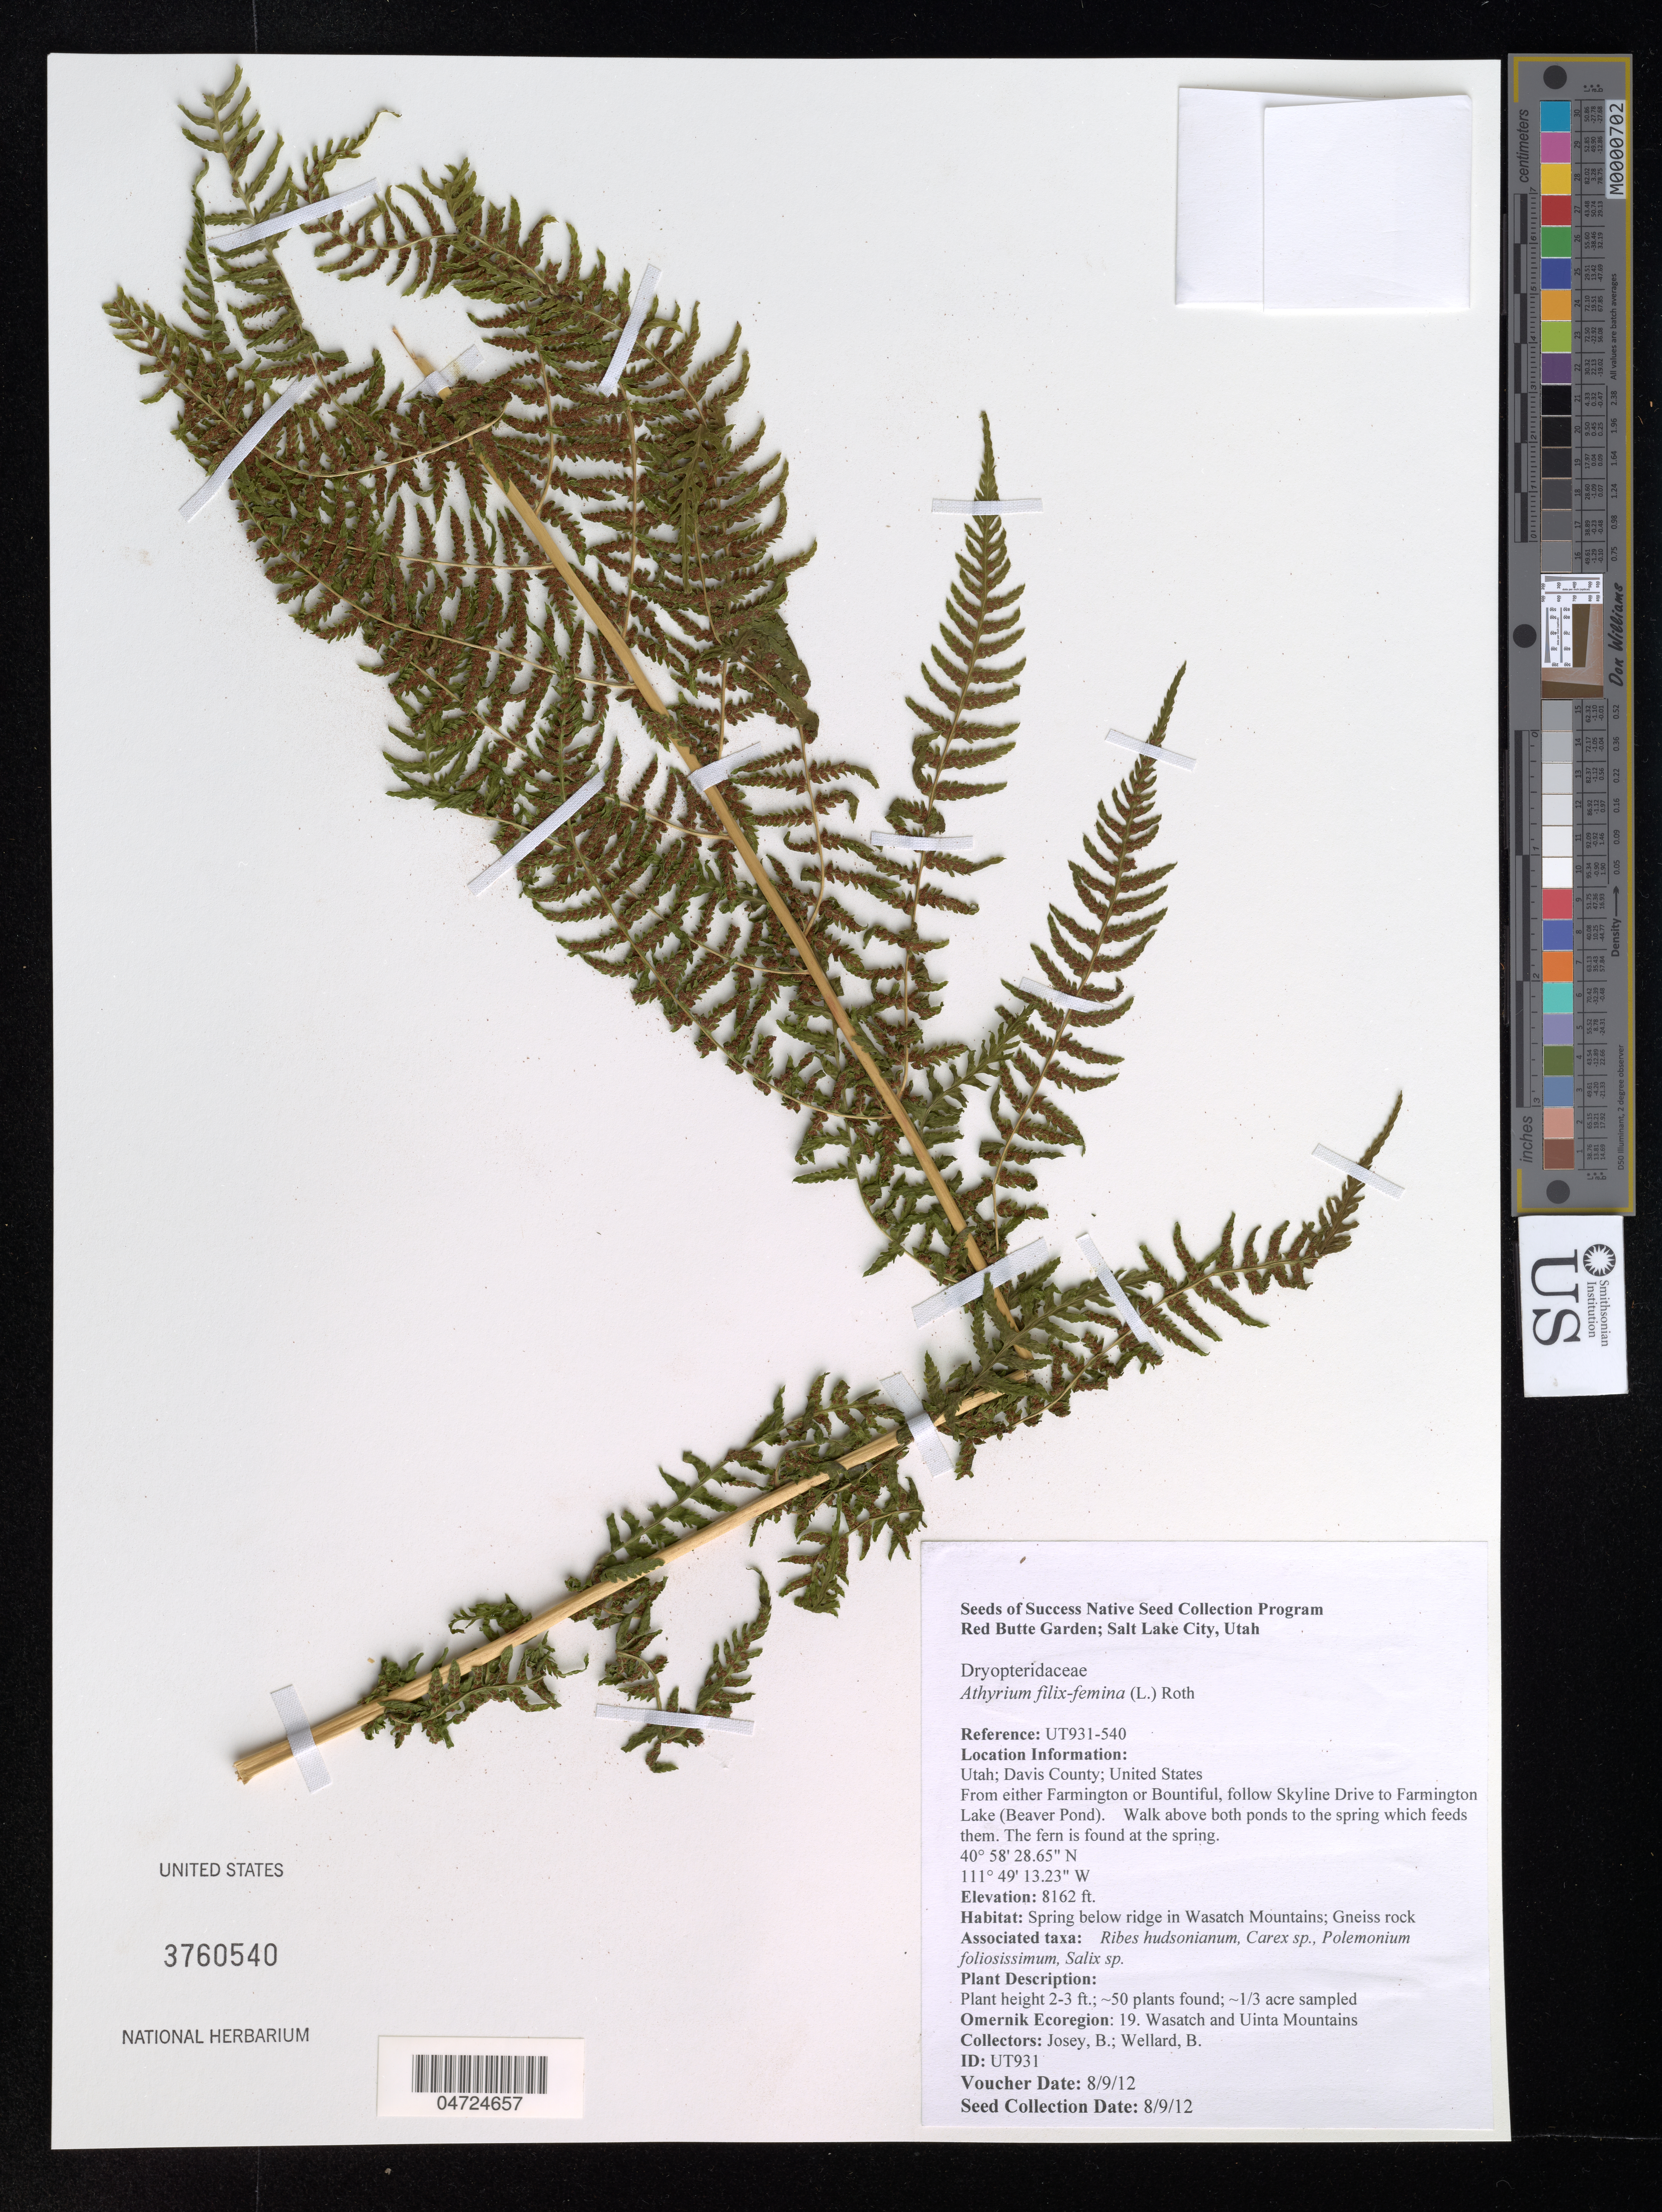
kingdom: Plantae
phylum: Tracheophyta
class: Polypodiopsida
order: Polypodiales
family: Athyriaceae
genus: Athyrium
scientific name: Athyrium filix-femina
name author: (L.) Roth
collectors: B. Josey & B. Wellard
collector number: UT931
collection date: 2012-08-09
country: United States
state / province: Utah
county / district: Davis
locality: Davis County. From either Farmington or Bountiful, follow Skyline Drive to Farmington Lake (Beaver Pond). Omernik Ecoregion: 19. Wasatch and Uinta Mountains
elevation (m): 2488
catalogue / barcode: US 3760540